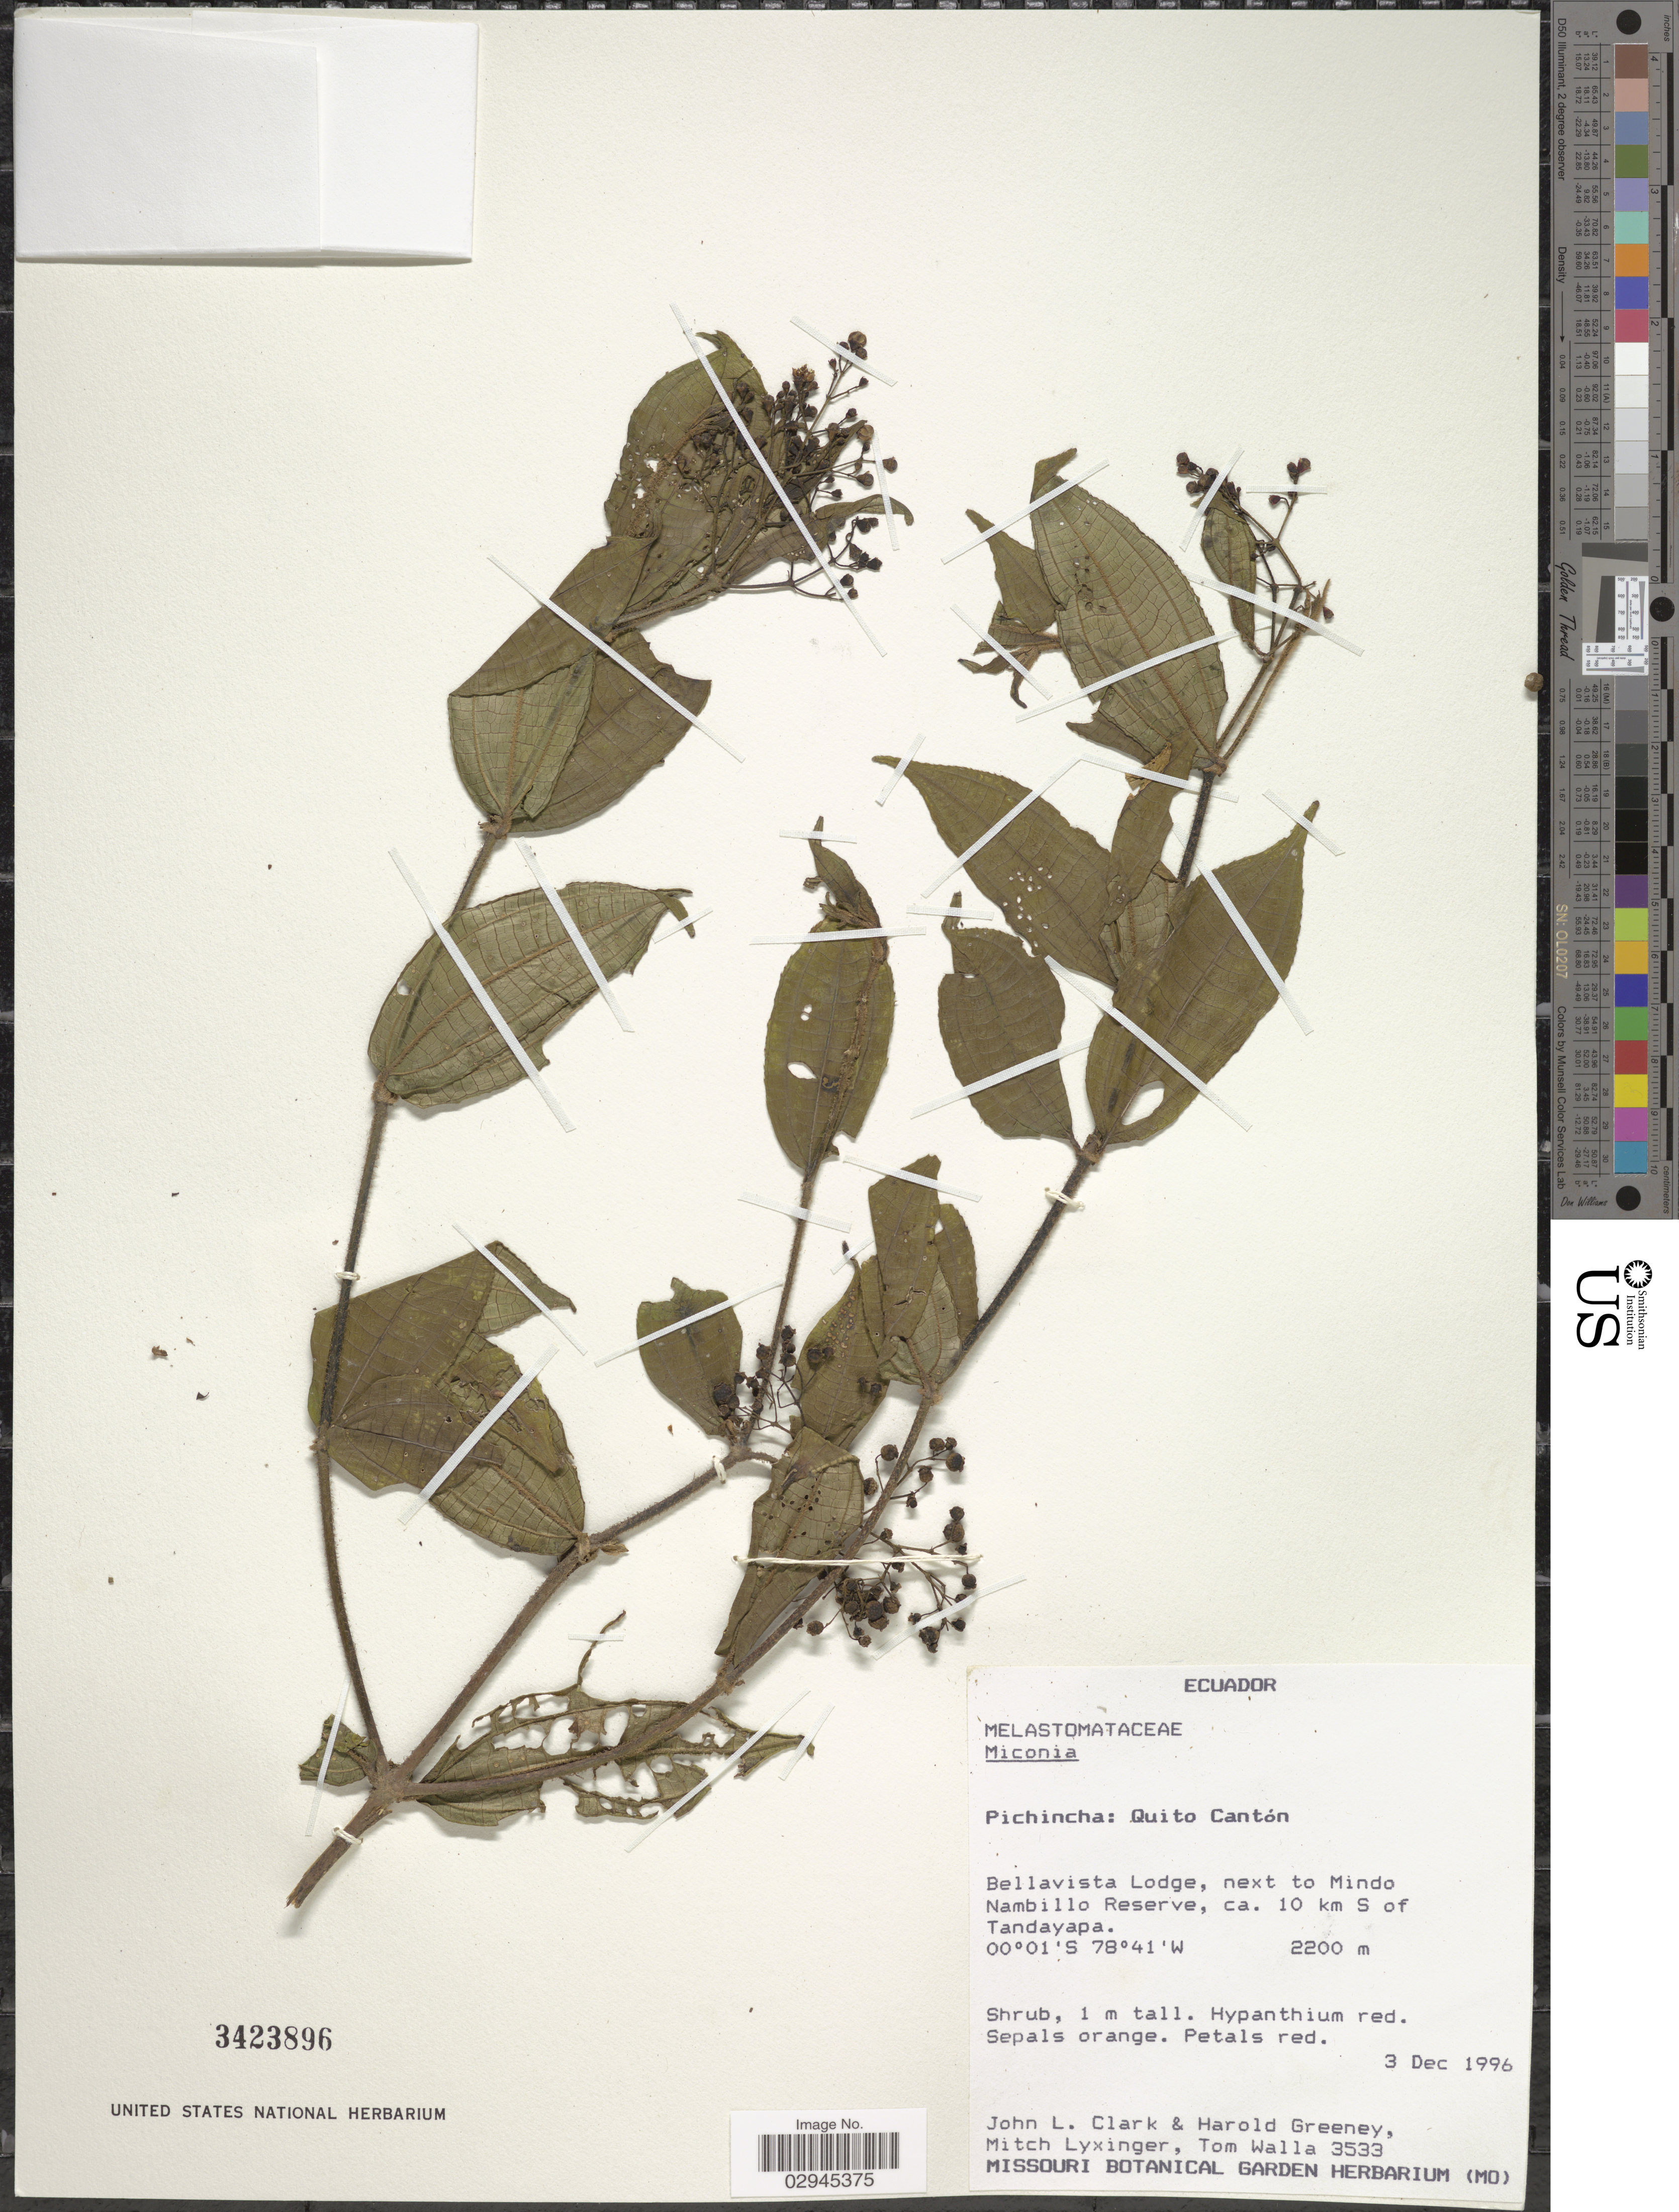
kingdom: Plantae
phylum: Tracheophyta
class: Magnoliopsida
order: Myrtales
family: Melastomataceae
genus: Miconia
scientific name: Miconia sp.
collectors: J. L. Clark, H. Greeney, M. Lyxinger & T. Walla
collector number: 3533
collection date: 1996-12-03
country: Ecuador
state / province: Pichincha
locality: Quito Cantón. Bellavista Lodge, next to Mindo Nambillo Reserve, ca. 10 km S of Tandayapa.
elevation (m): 2200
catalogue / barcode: US 3423896